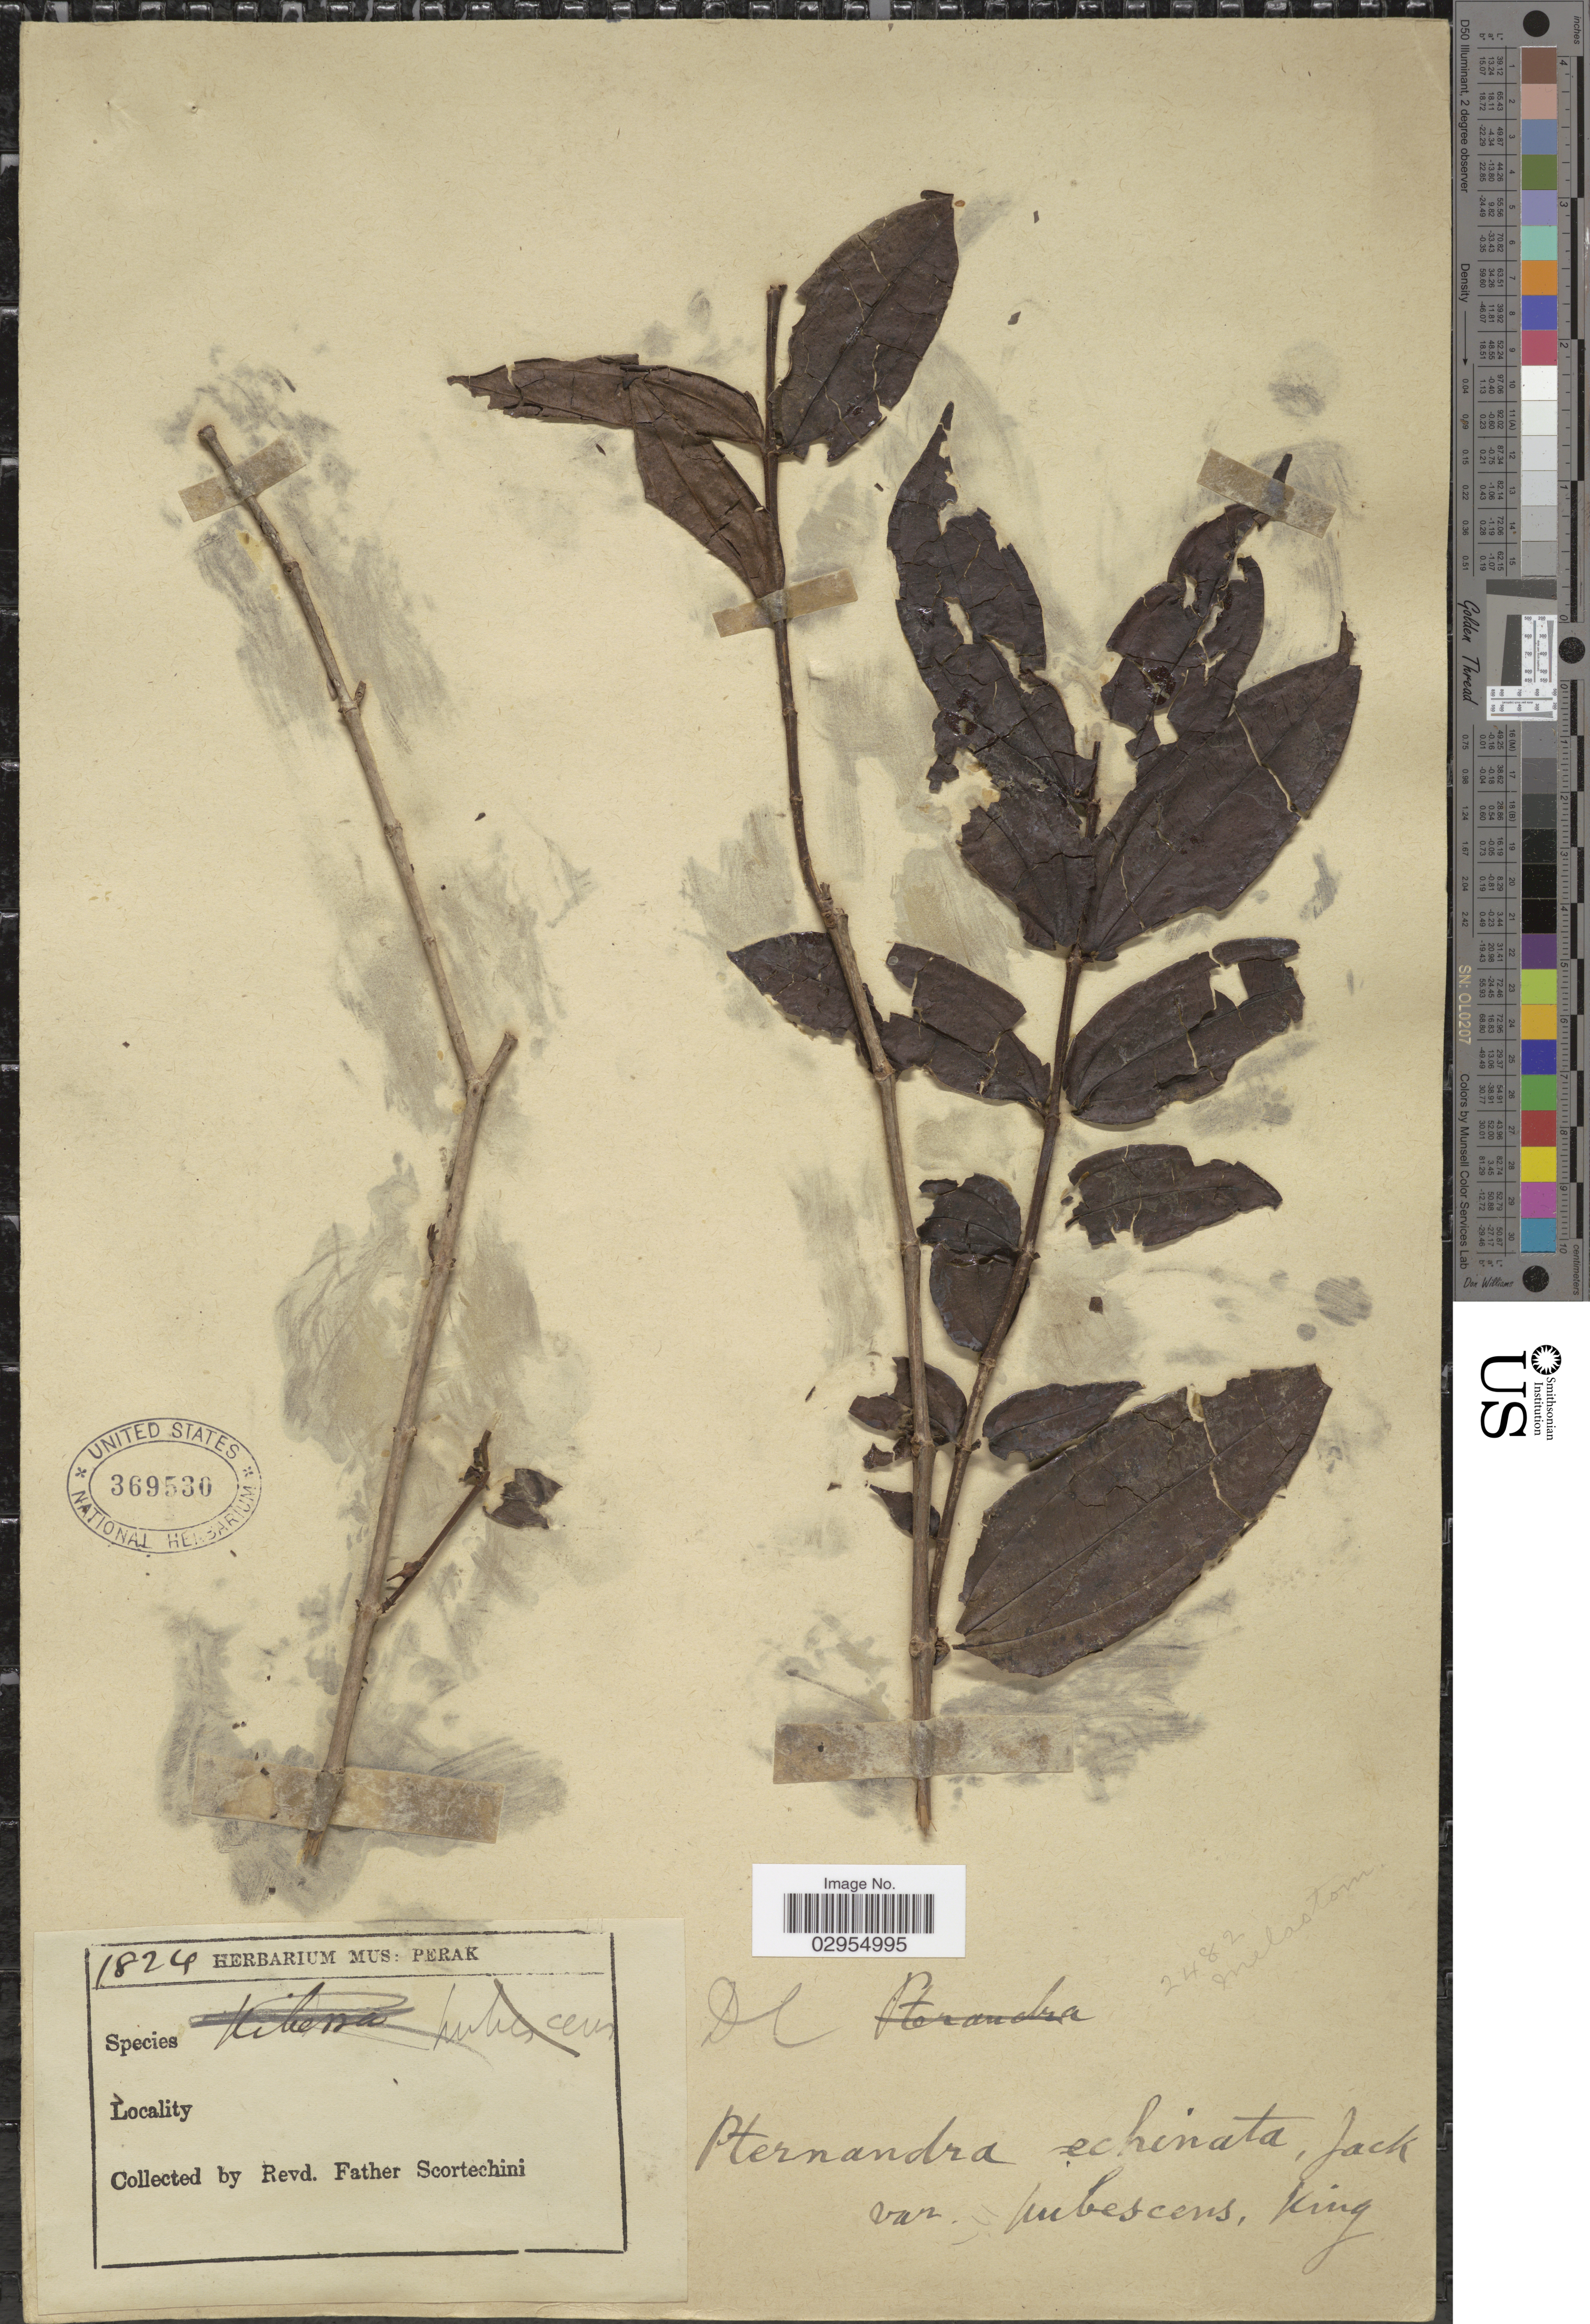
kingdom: Plantae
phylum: Tracheophyta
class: Magnoliopsida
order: Myrtales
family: Melastomataceae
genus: Pternandra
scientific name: Pternandra echinata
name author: Wall.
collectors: Fr. Scortechini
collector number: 1824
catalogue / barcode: US 369530